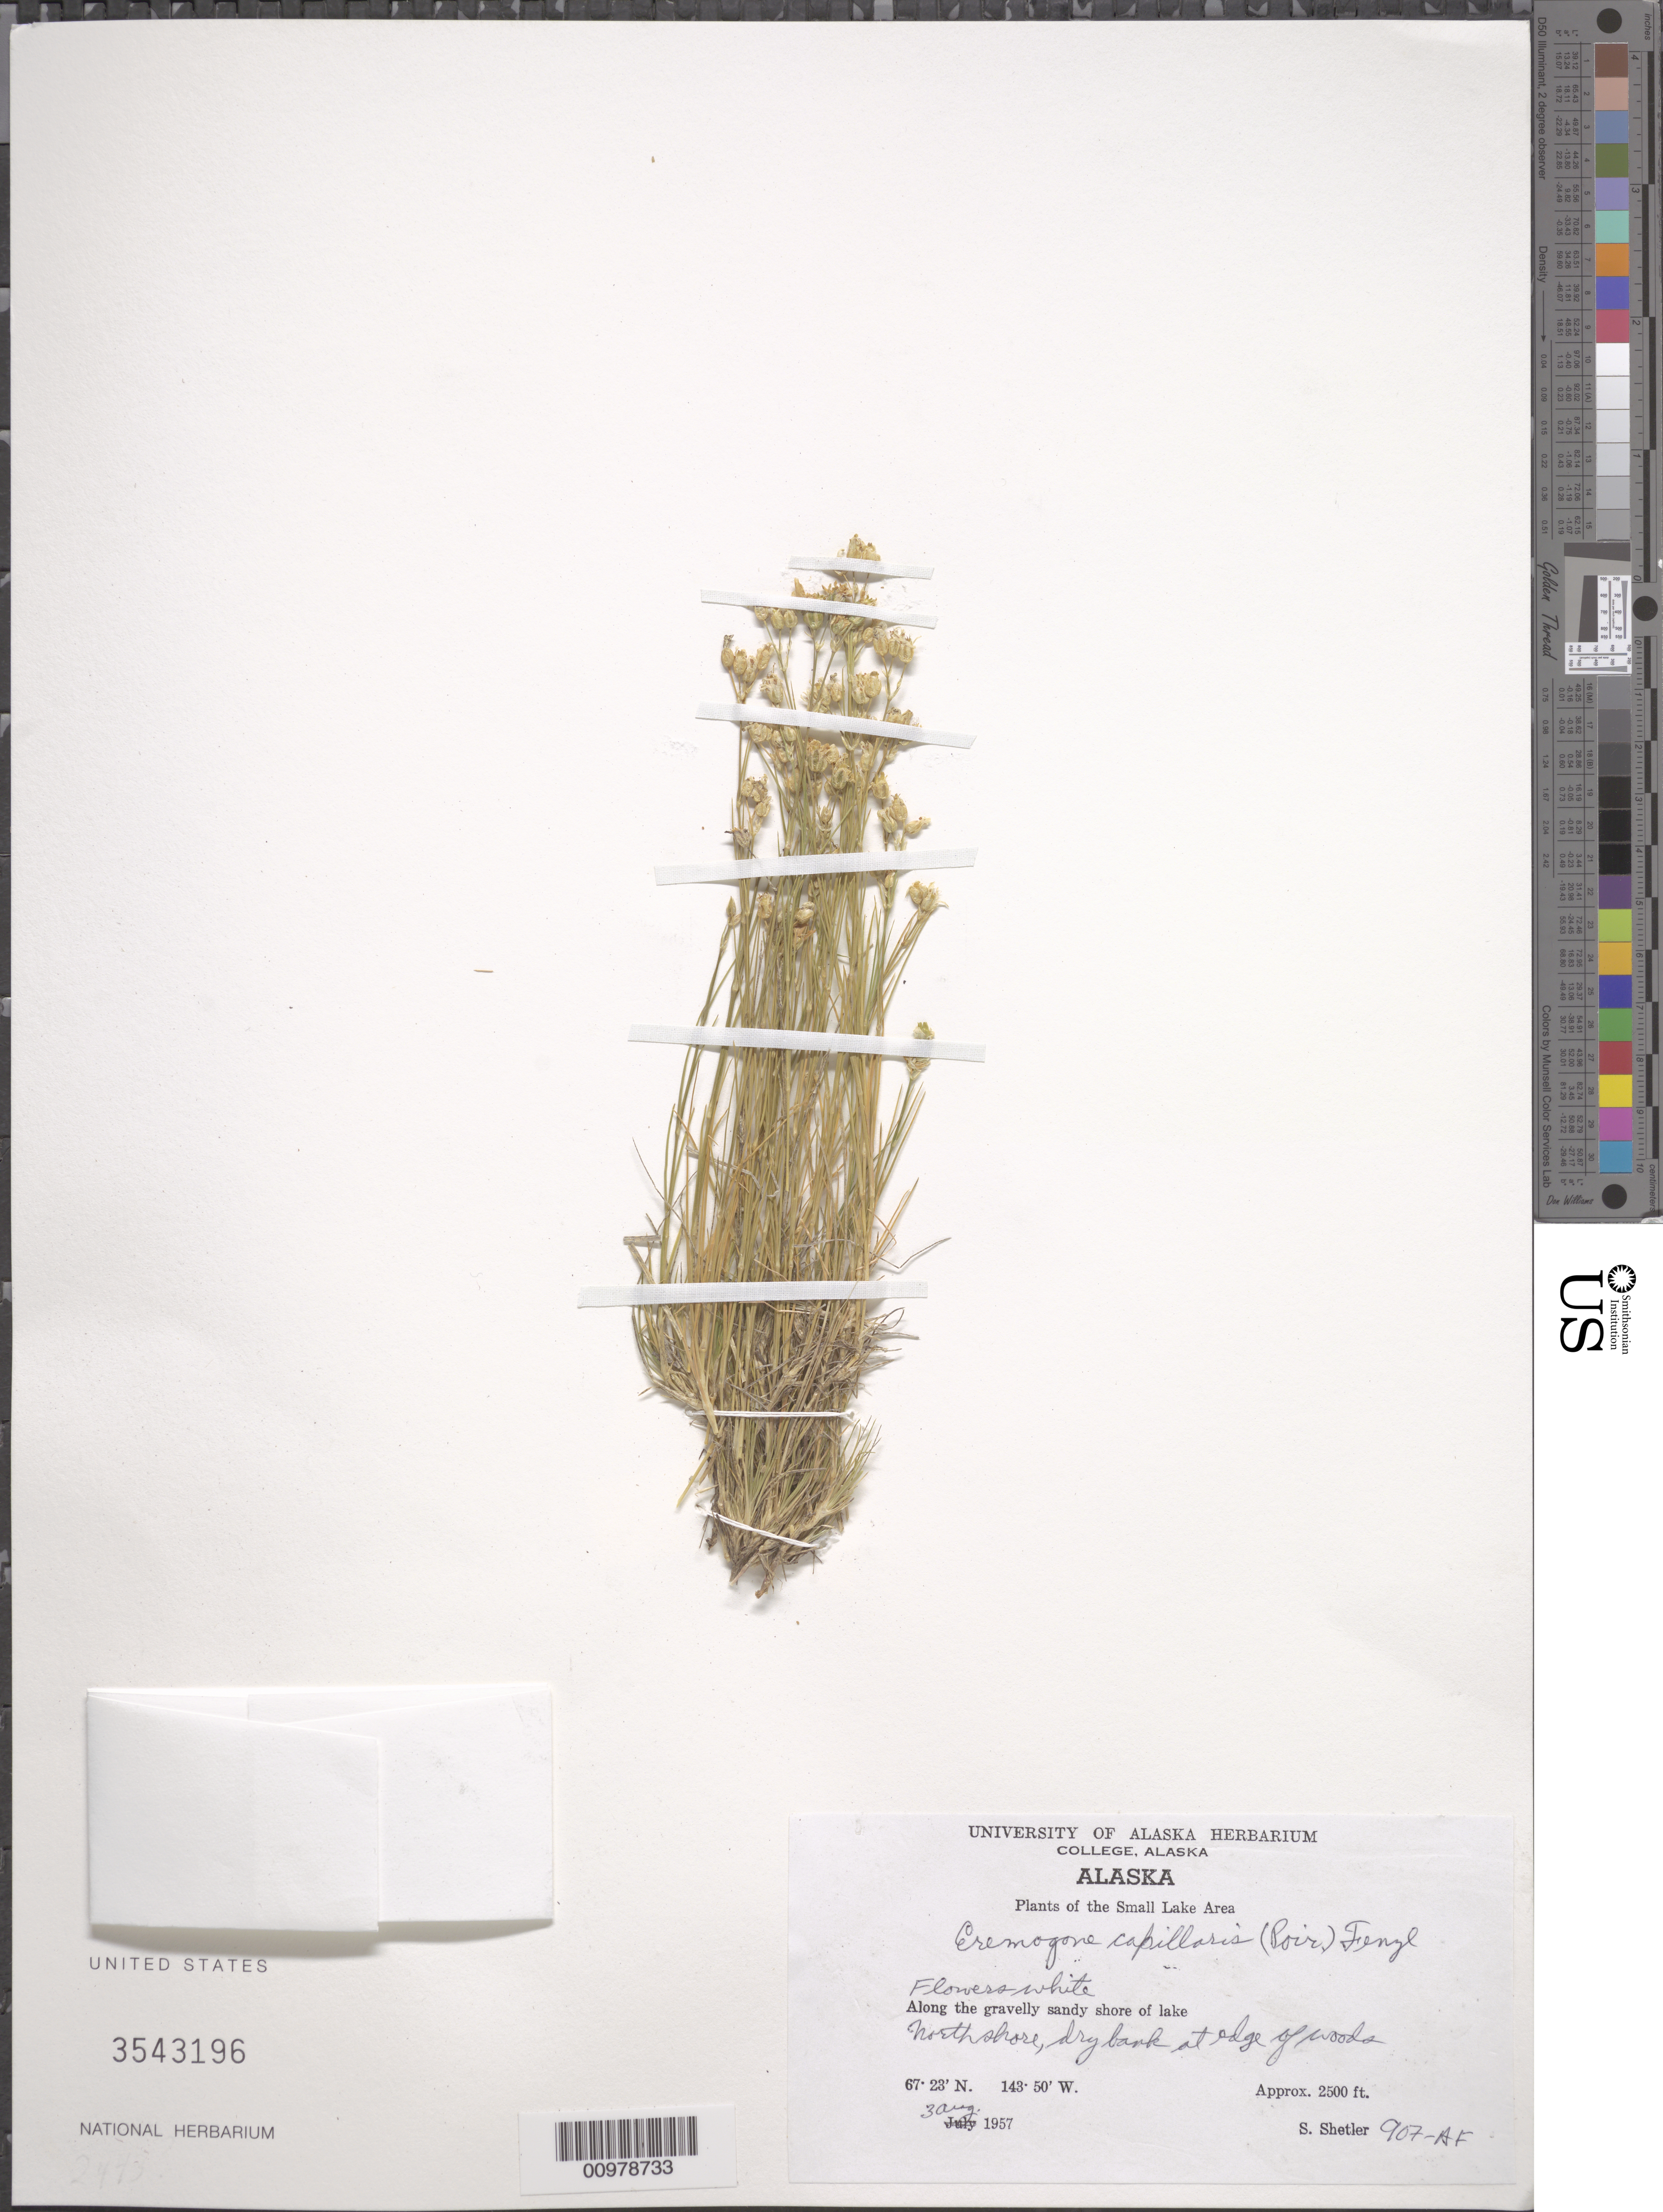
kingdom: Plantae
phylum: Tracheophyta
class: Magnoliopsida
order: Caryophyllales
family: Caryophyllaceae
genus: Eremogone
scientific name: Eremogone capillaris var. capillaris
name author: (Poir.) Fenzl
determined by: Strong, Mark T., (BOT), Smithsonian Institution - National Museum of Natural History (UNITED STATES)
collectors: S. Shetler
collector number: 907-AF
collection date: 1957-08-03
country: United States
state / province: Alaska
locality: The Small Lake Area. Along the gravelly sandy shore of lake. Northshore.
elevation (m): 762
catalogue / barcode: US 3543196